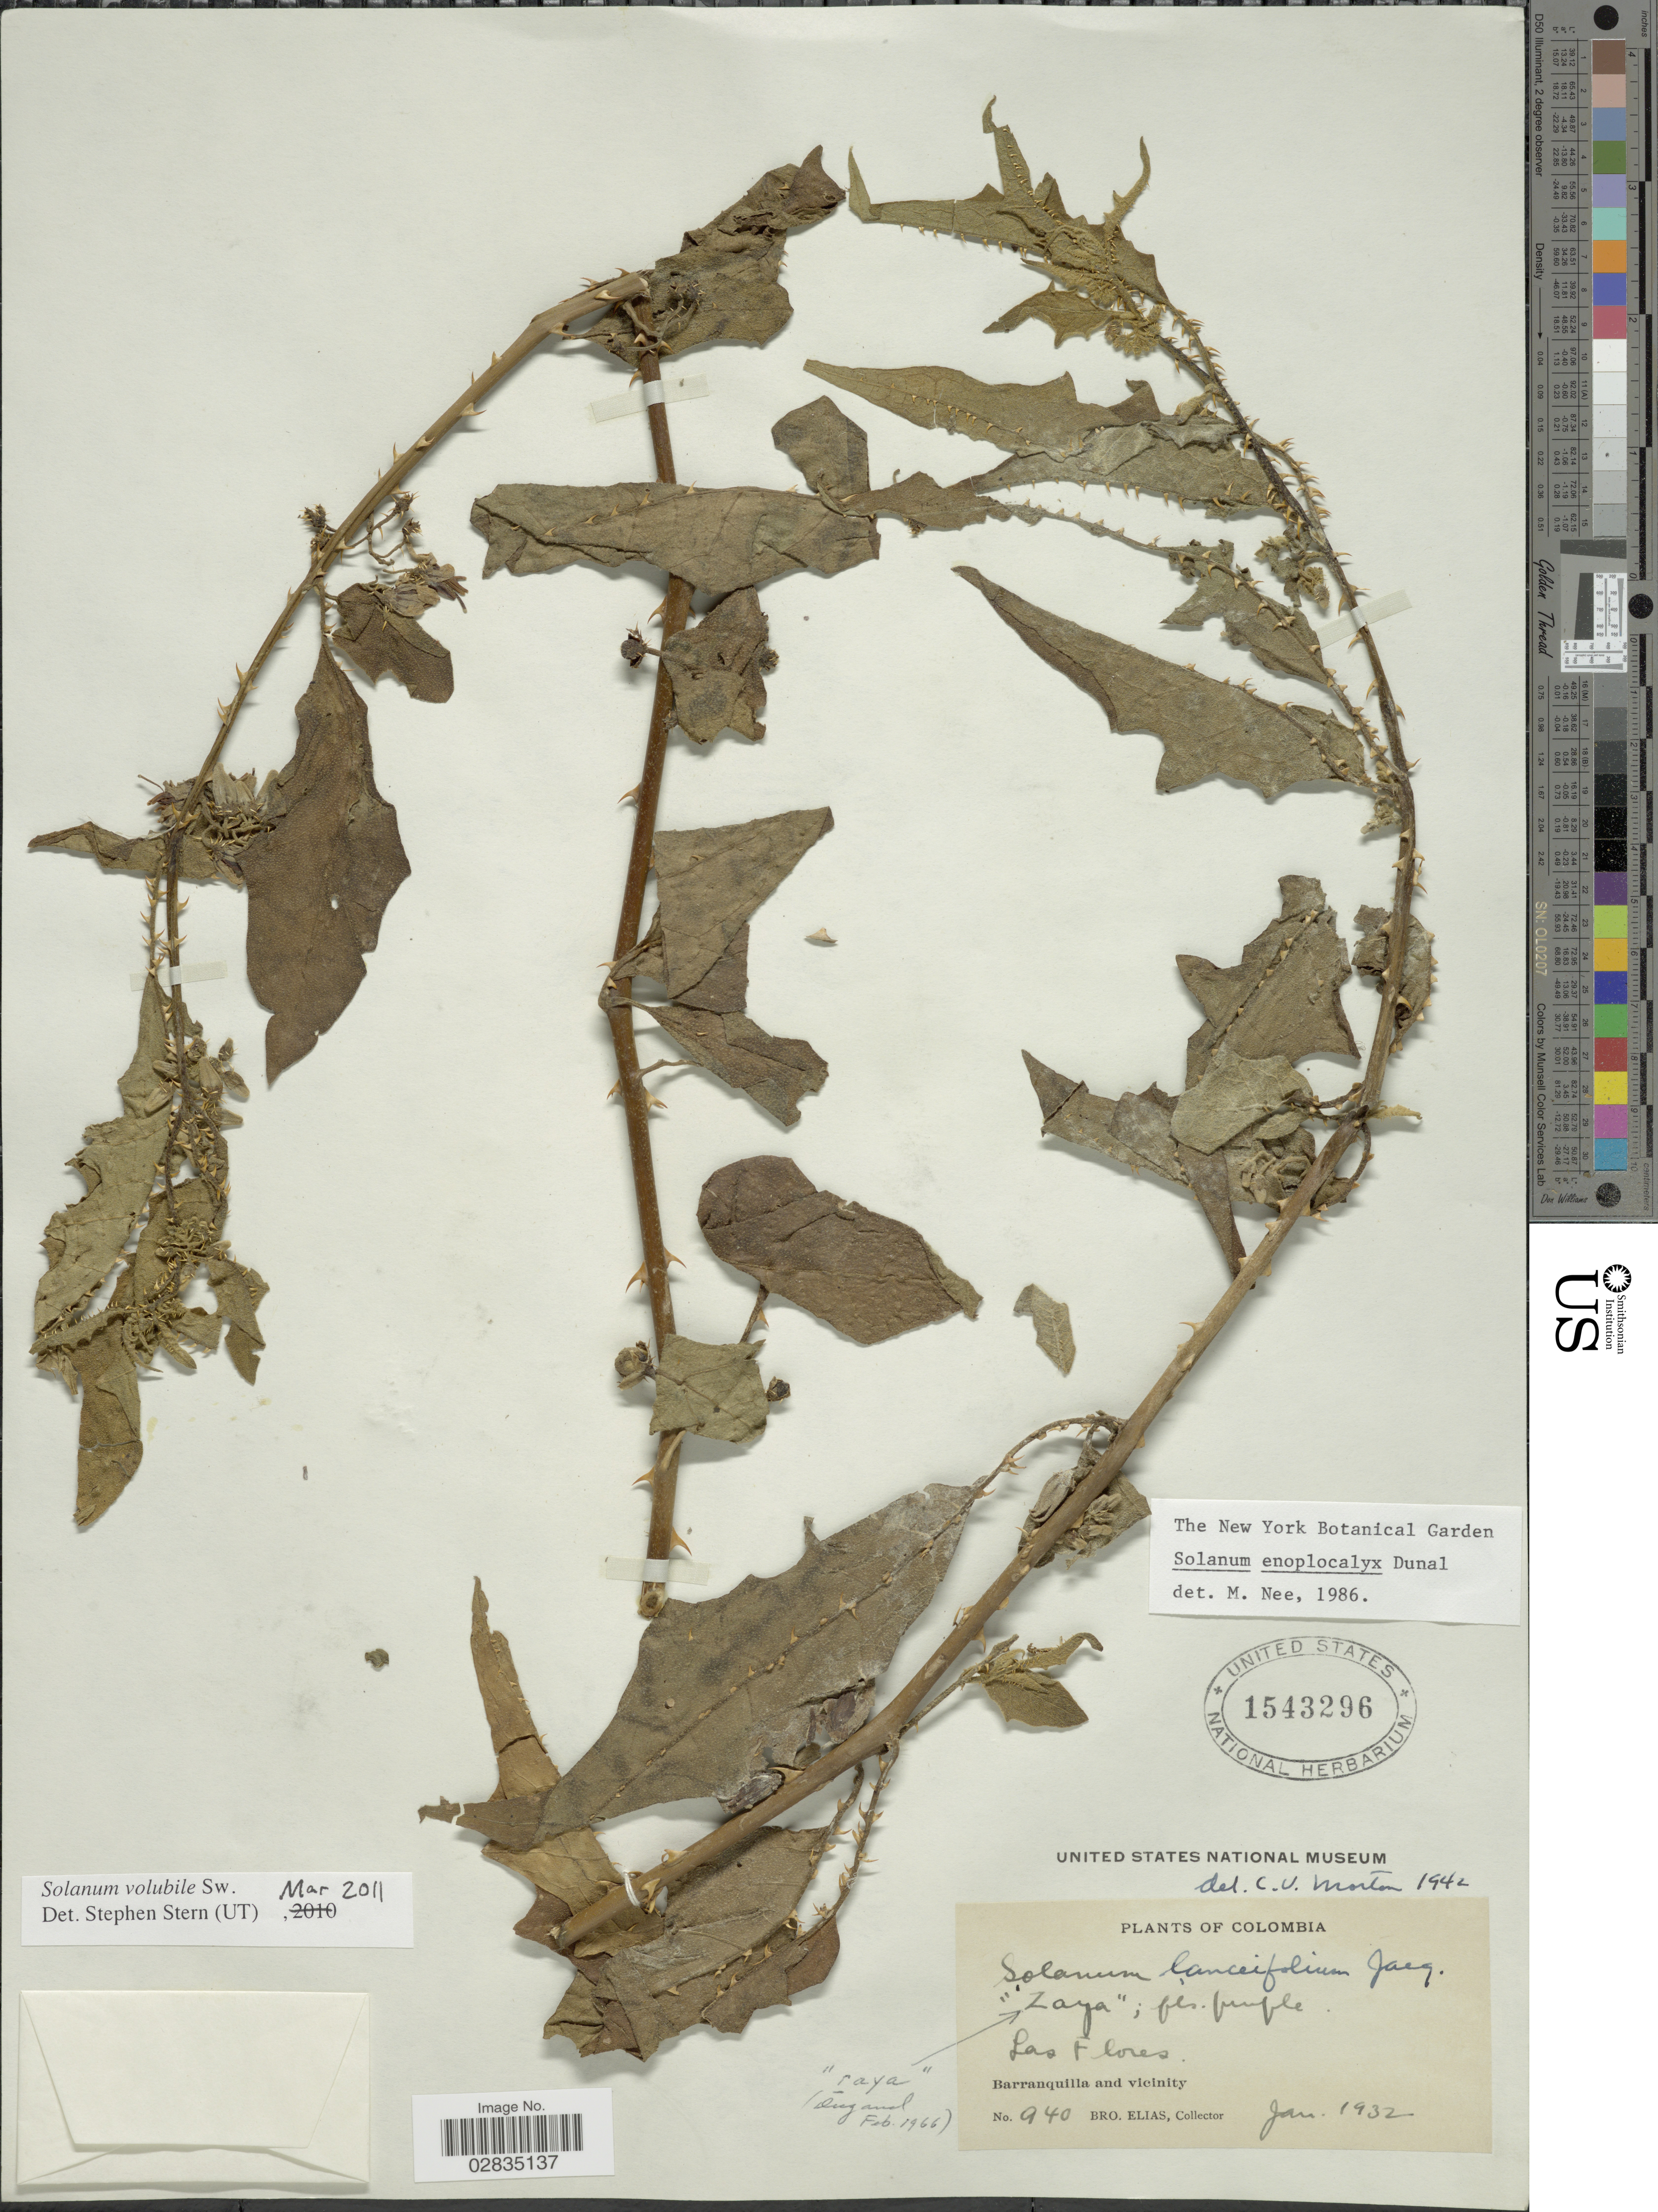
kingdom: Plantae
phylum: Tracheophyta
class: Magnoliopsida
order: Solanales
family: Solanaceae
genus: Solanum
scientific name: Solanum volubile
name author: Sw.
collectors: Bro. Elias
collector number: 940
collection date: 1932-01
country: Colombia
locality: Las Flores, Barranquilla and vicinity.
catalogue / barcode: US 1543296